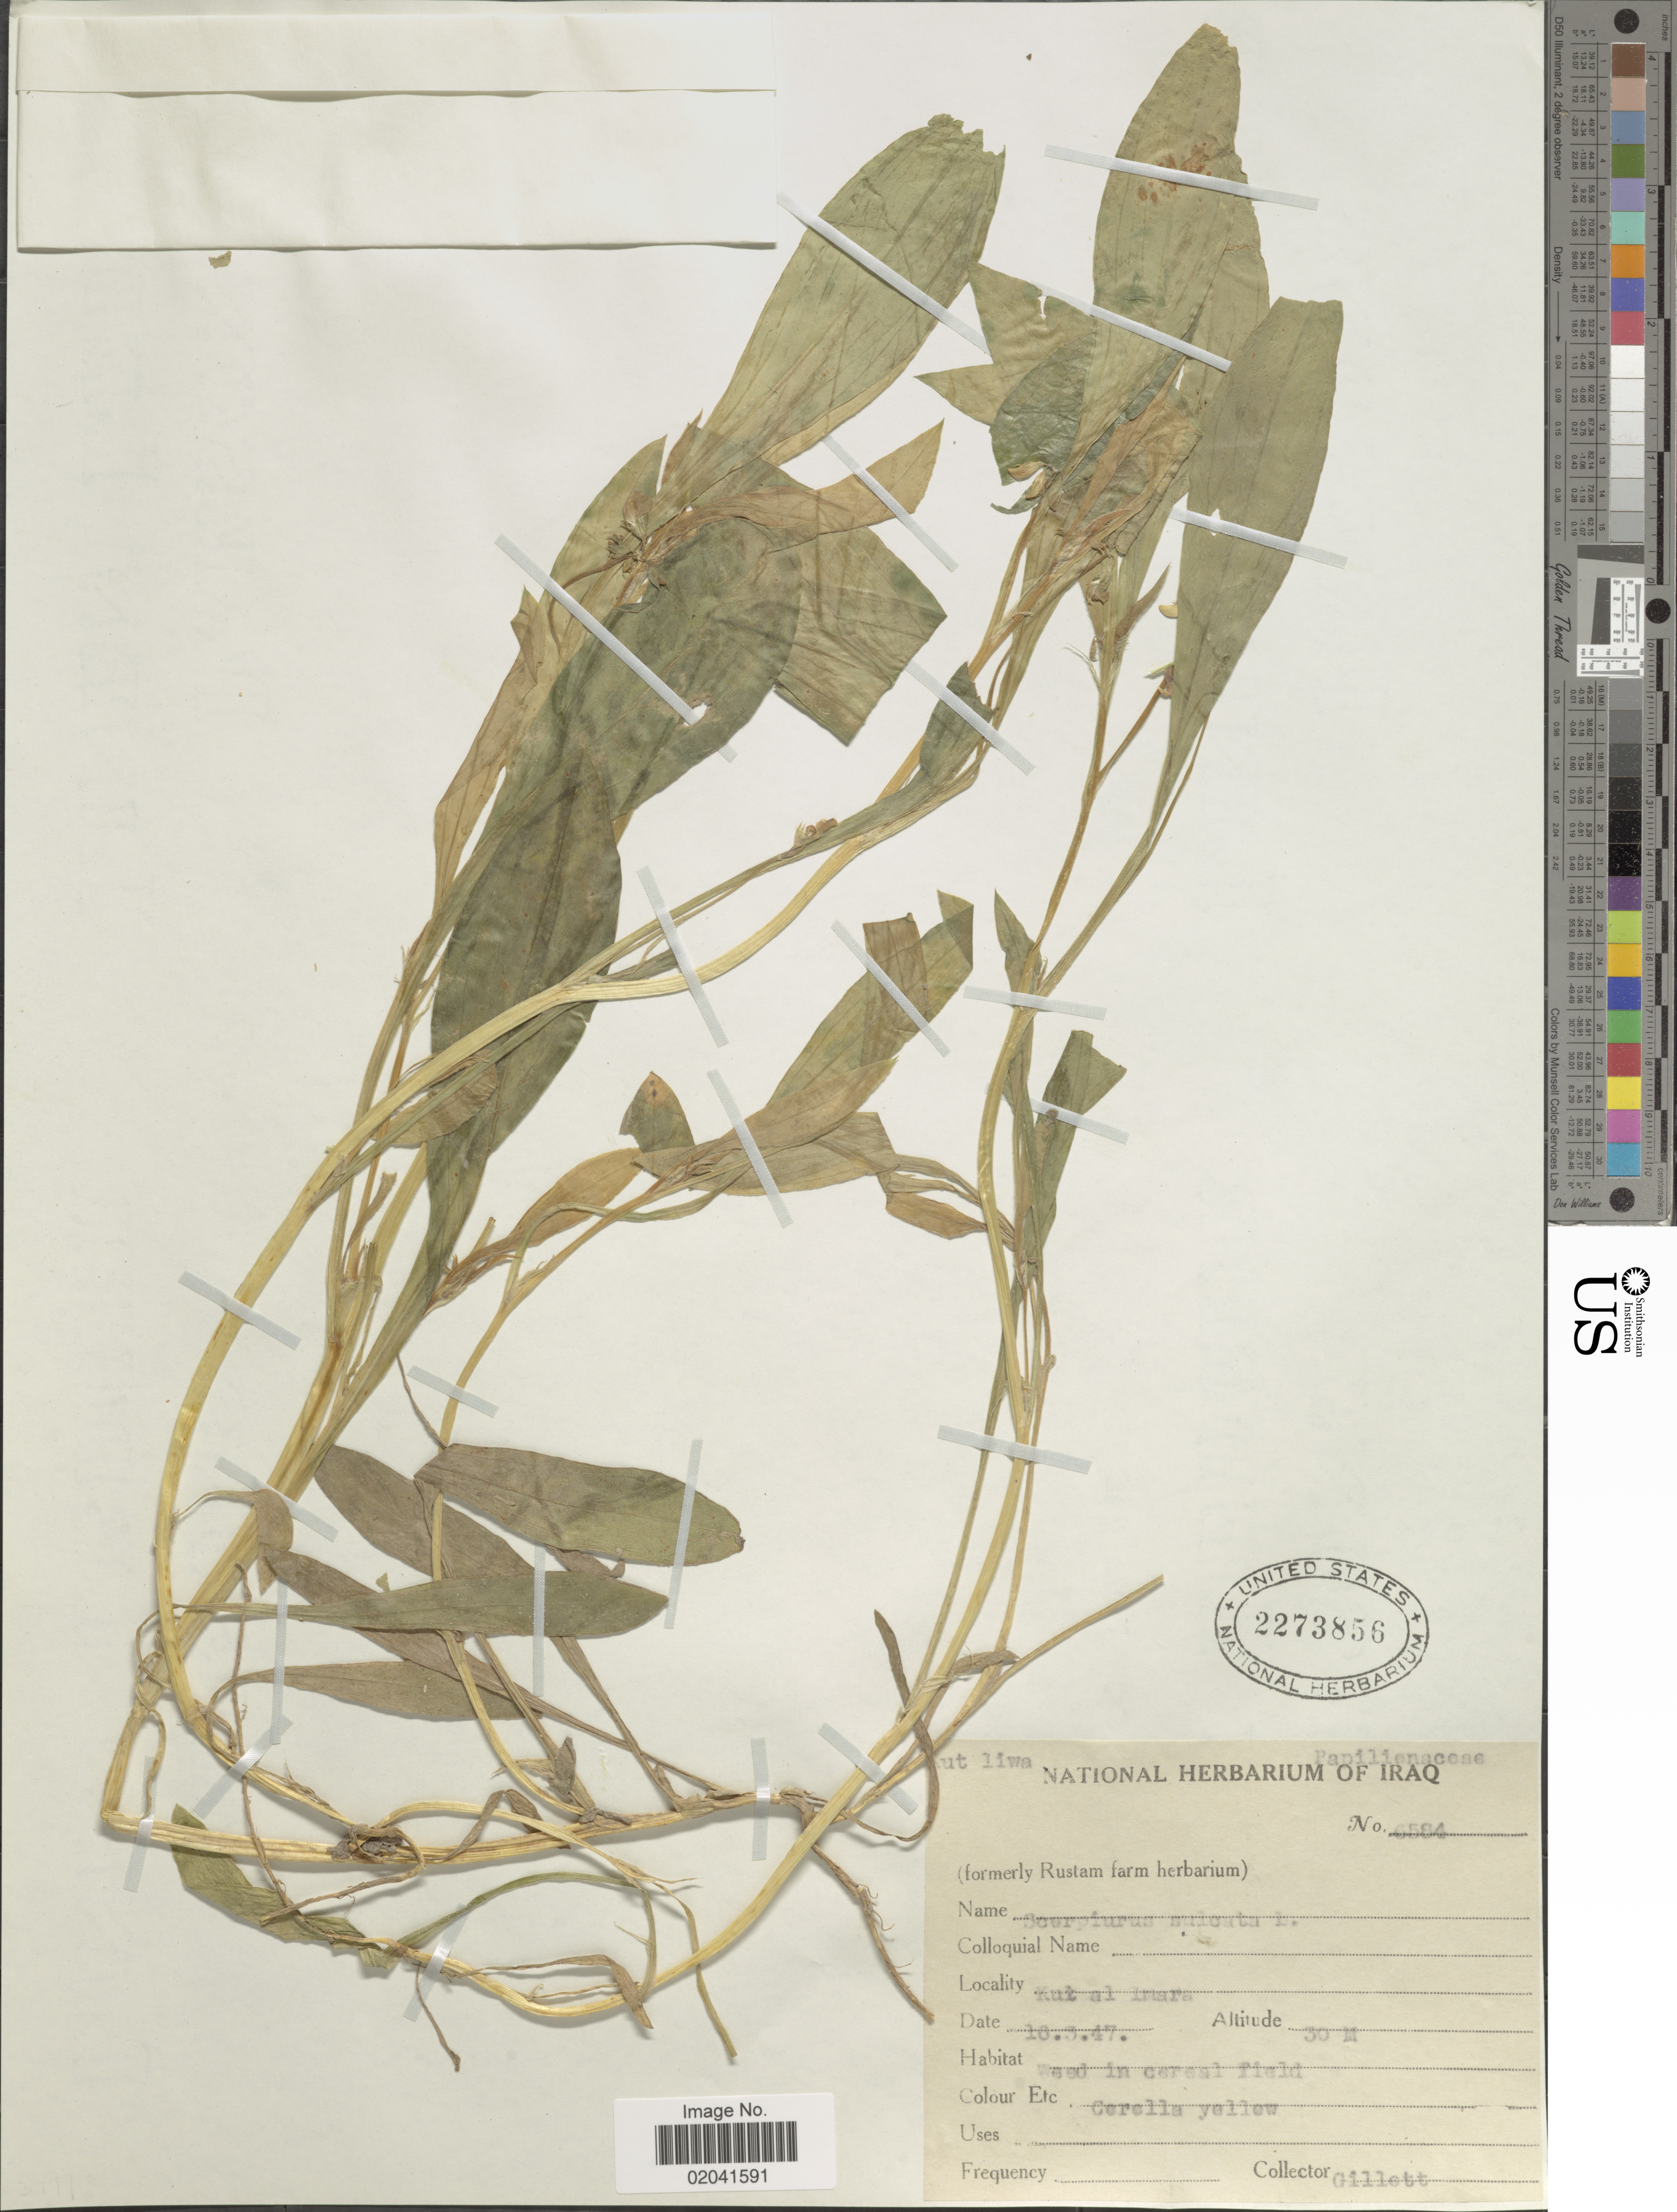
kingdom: Plantae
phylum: Tracheophyta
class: Magnoliopsida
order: Fabales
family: Fabaceae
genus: Scorpiurus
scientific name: Scorpiurus sulcata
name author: L.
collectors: Gillett, --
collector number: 6584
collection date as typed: Transcribed d/m/y: 10/3/47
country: Iraq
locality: Kut al Imara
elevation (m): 30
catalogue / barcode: US 2273856